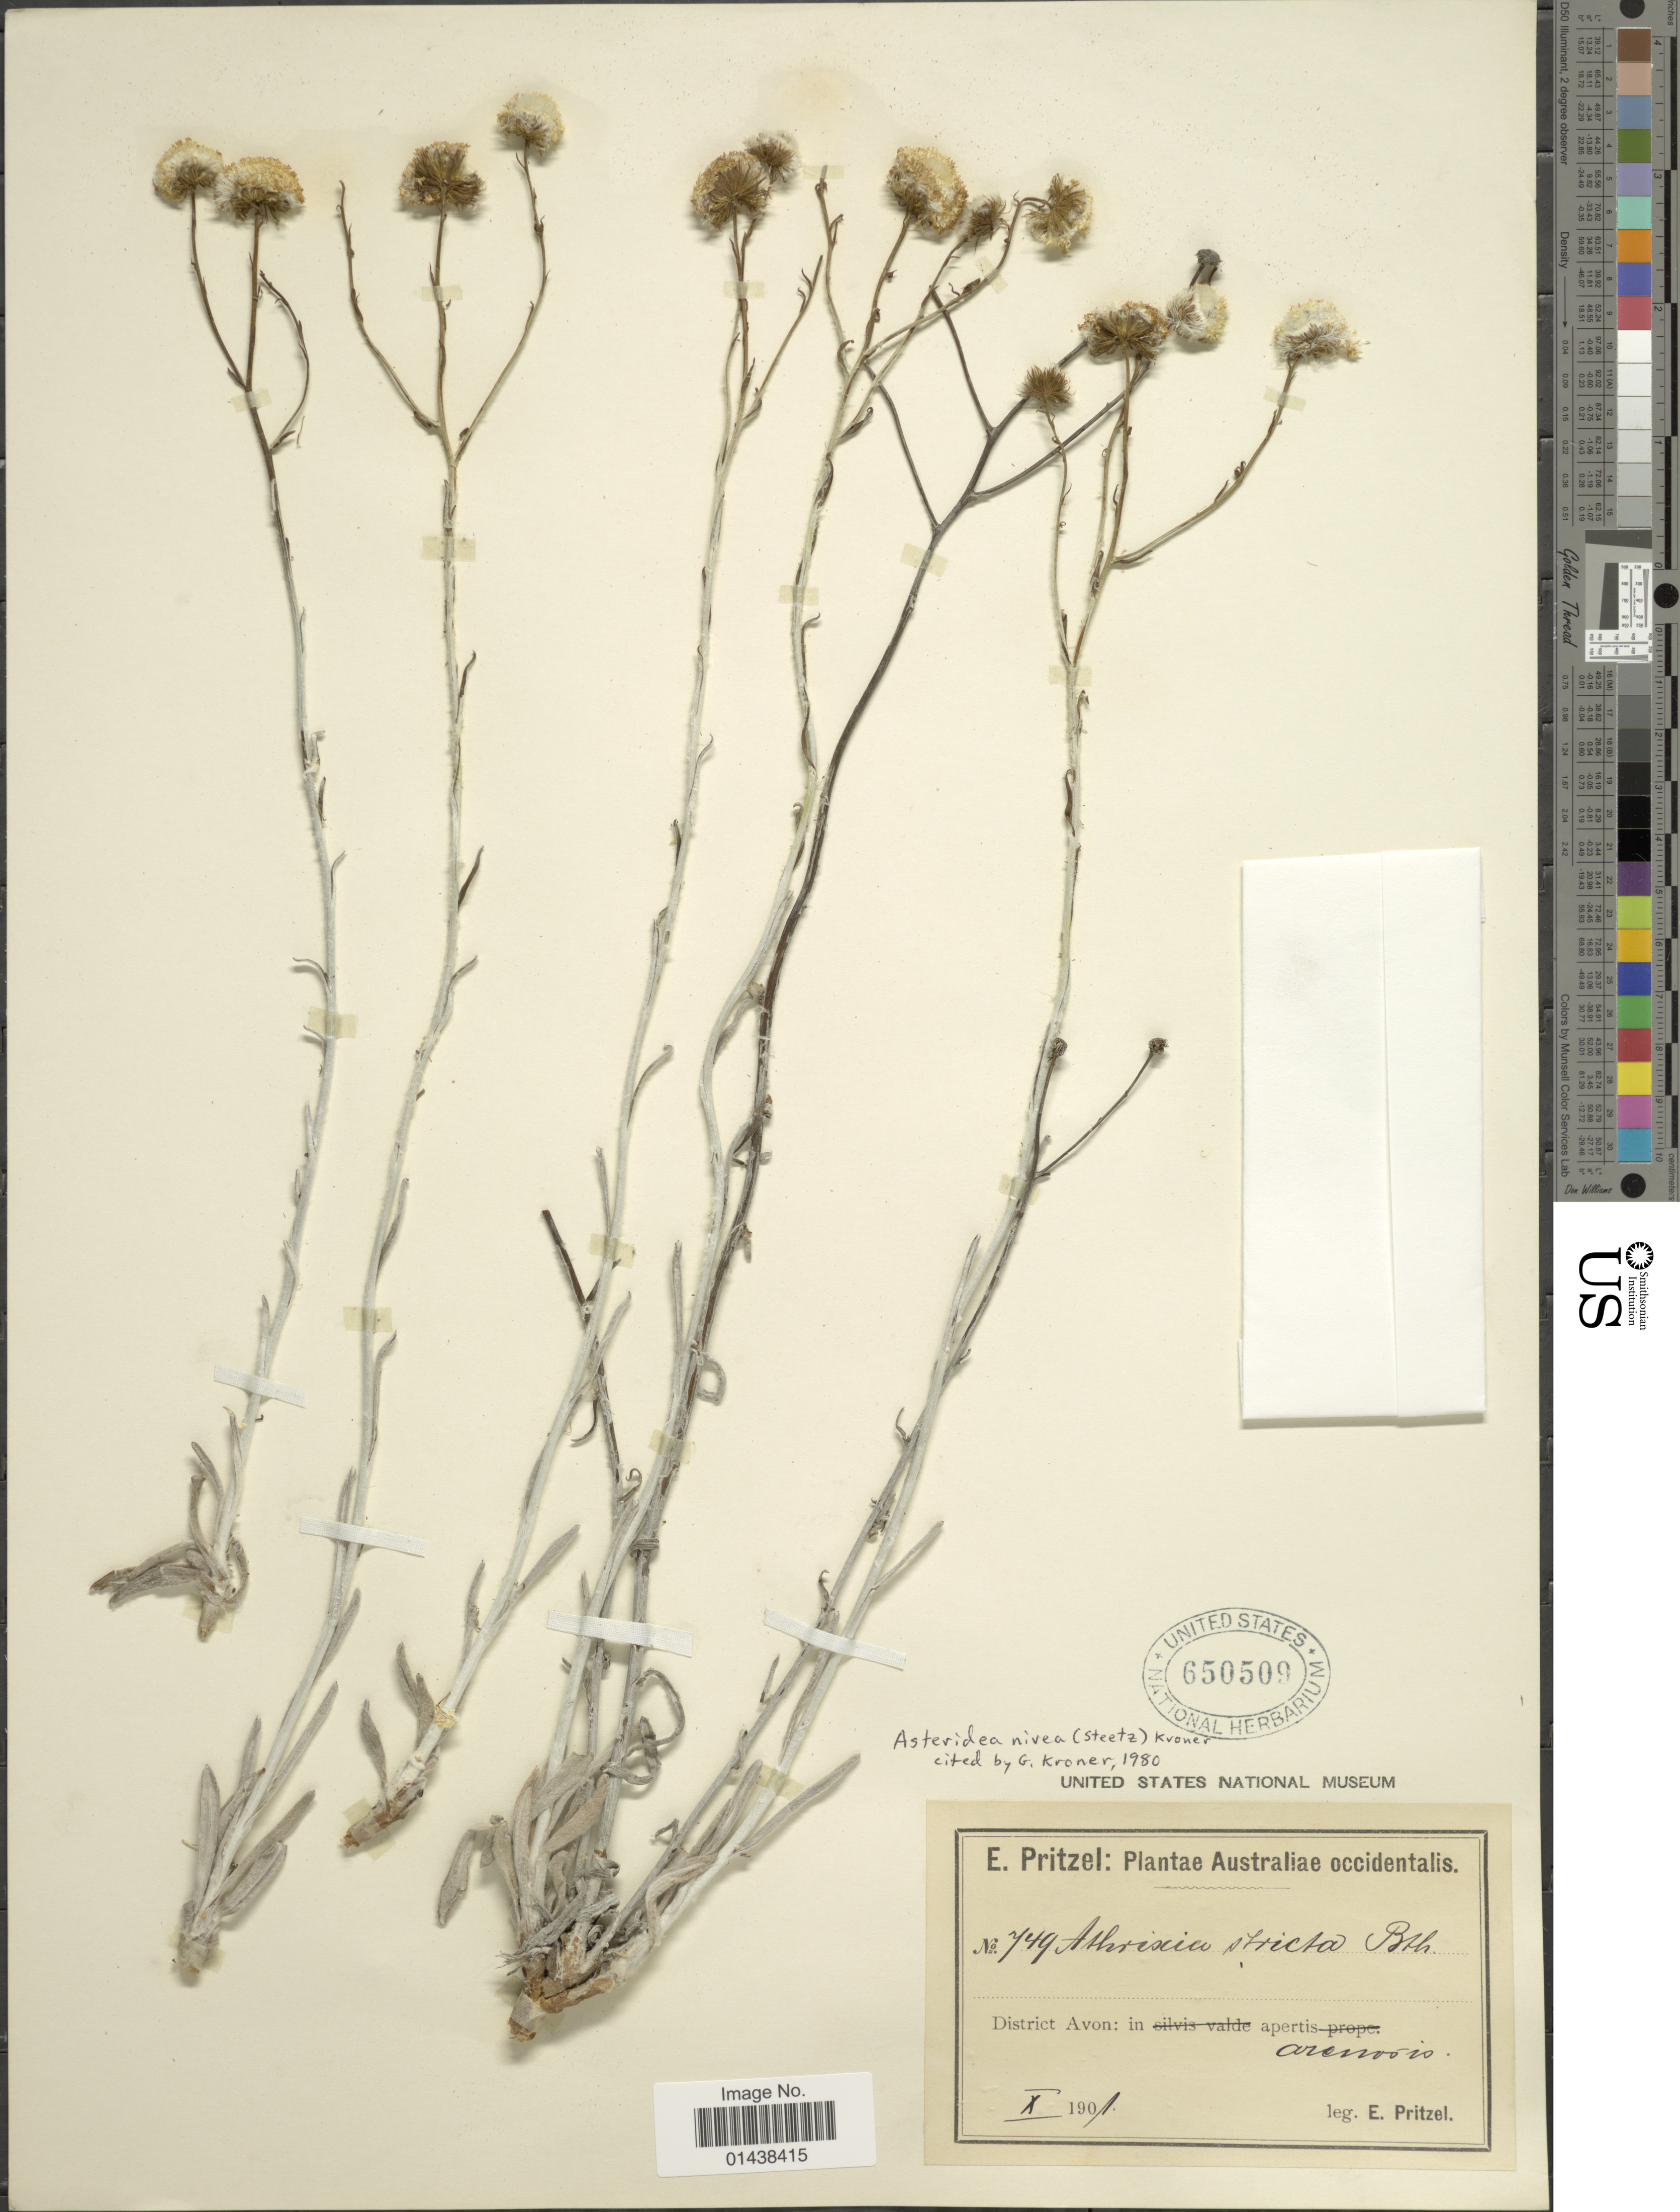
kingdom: Plantae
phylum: Tracheophyta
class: Magnoliopsida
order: Asterales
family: Asteraceae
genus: Asteridea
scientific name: Asteridea nivea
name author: (Steetz) Kroner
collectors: E. G. Pritzel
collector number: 749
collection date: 1901-10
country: Australia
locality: District Avon: in apertis arenosis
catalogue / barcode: US 650509